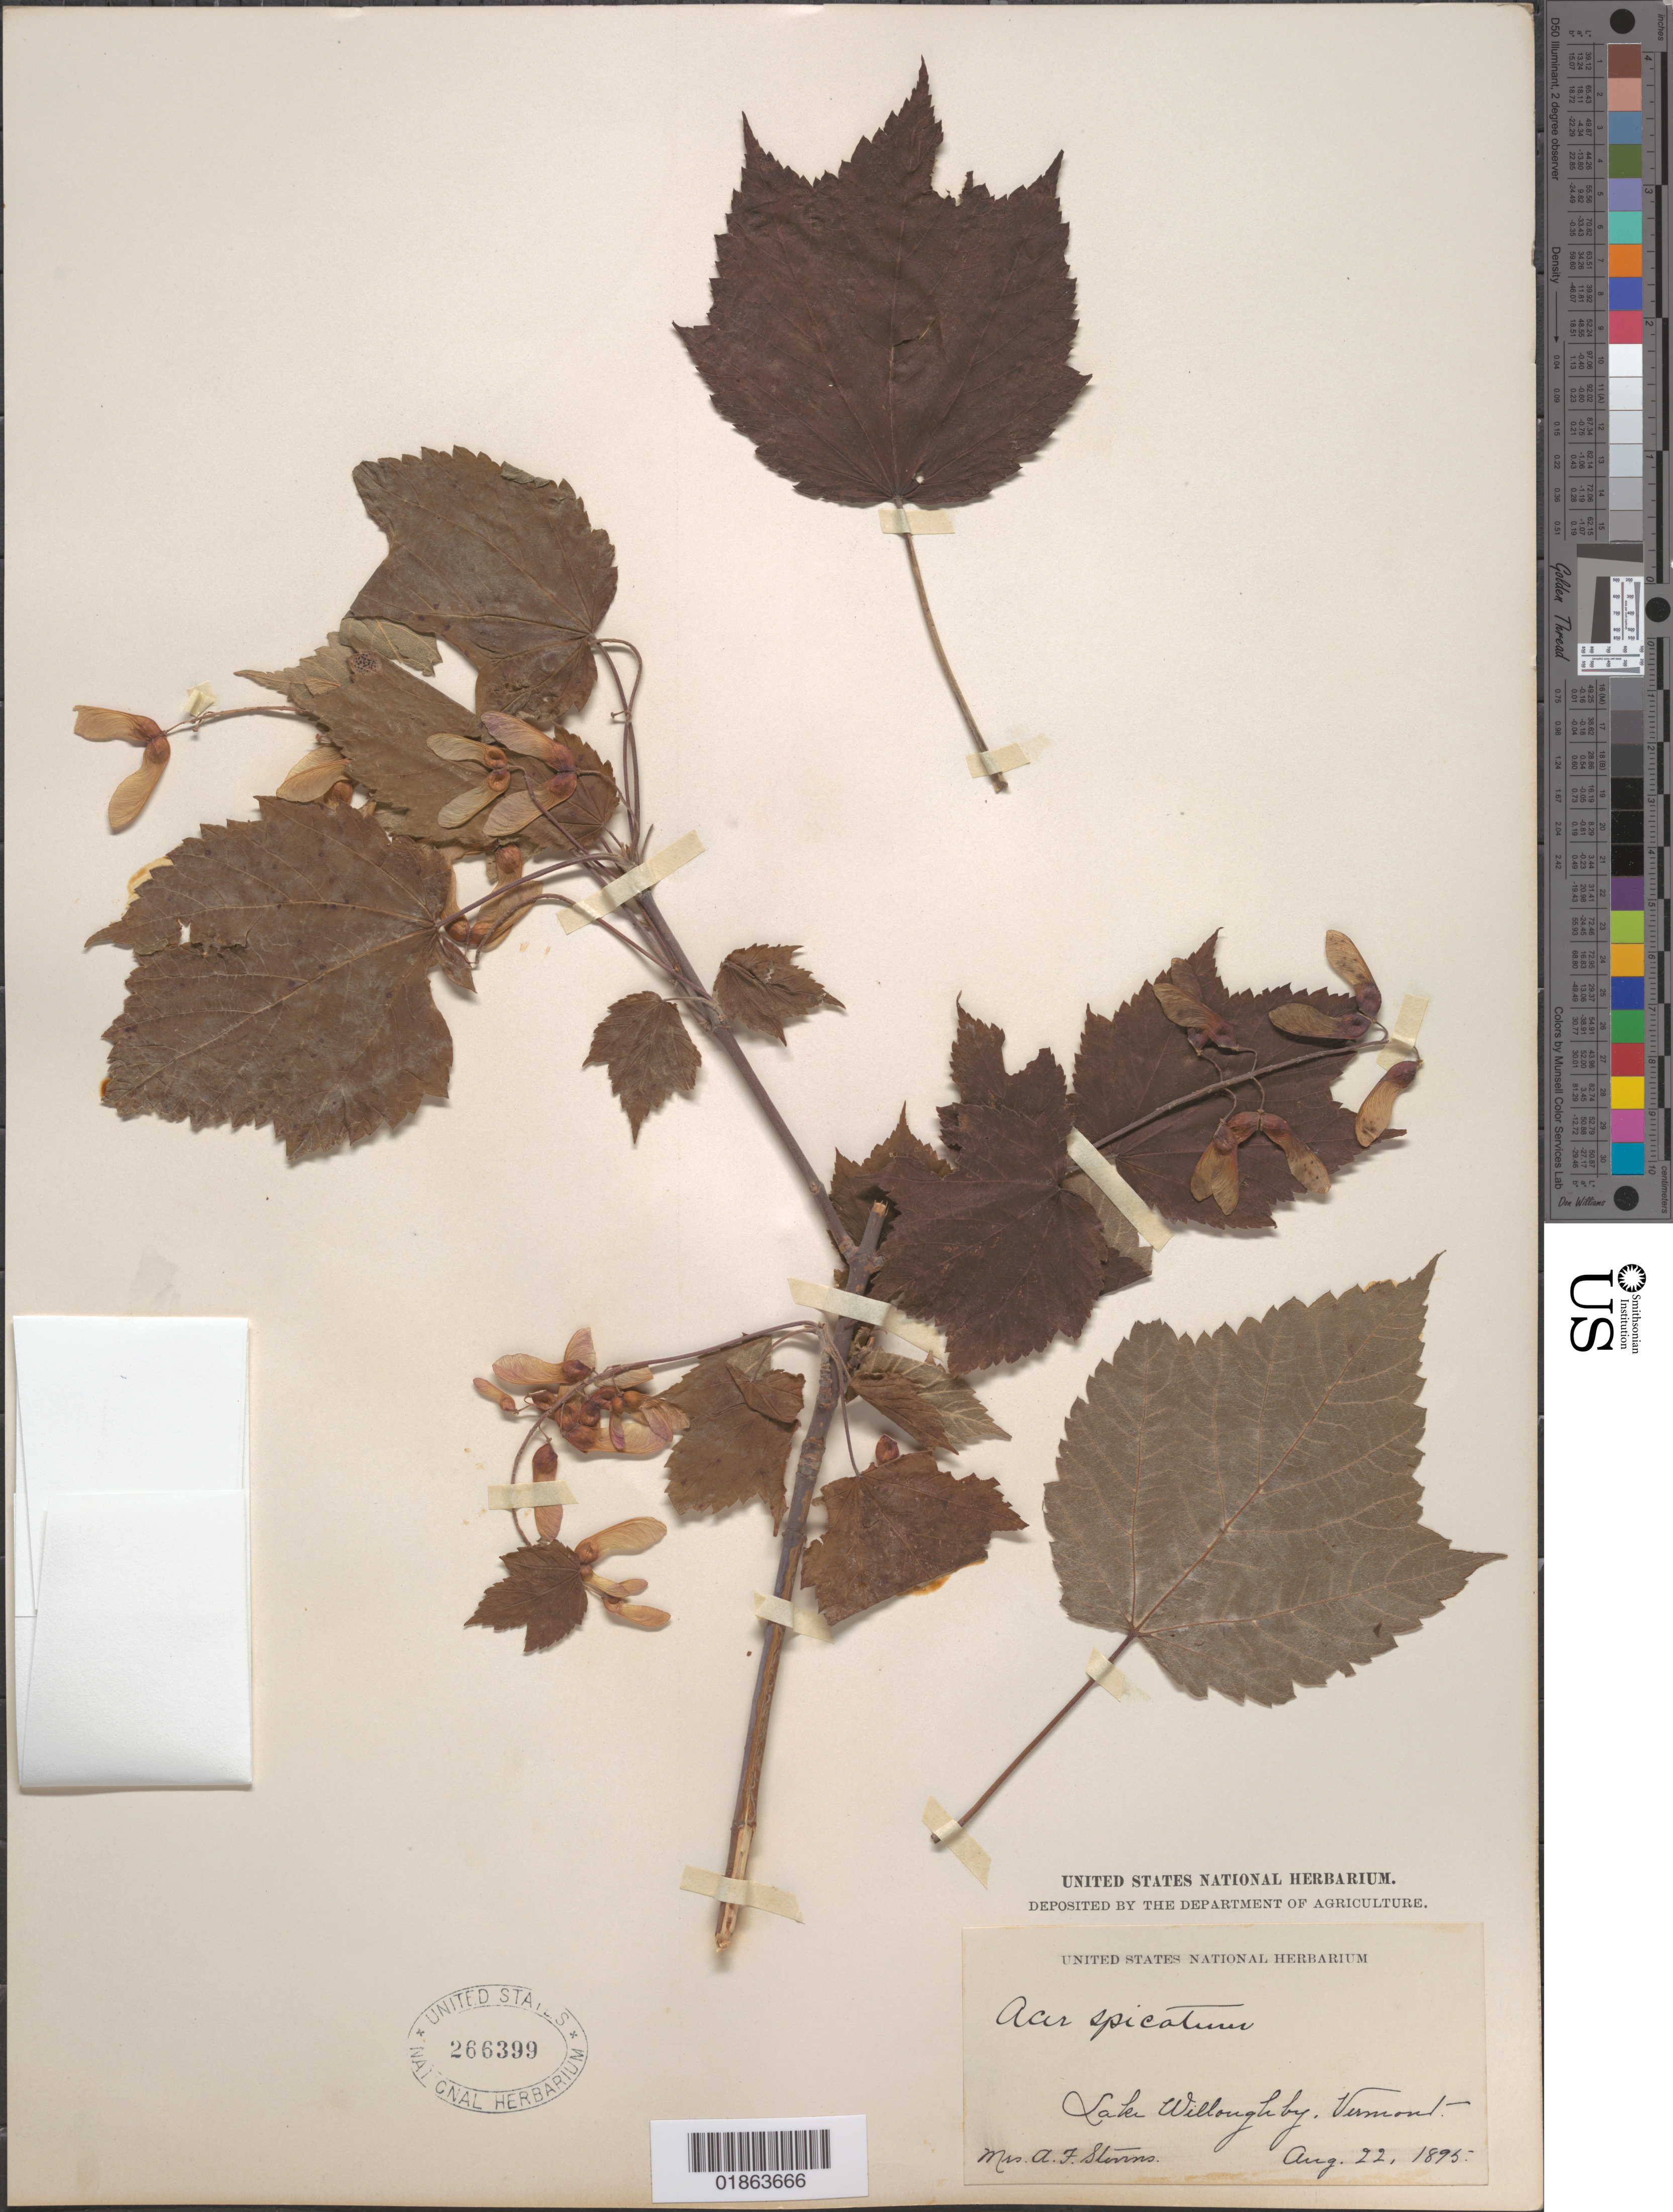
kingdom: Plantae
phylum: Tracheophyta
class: Magnoliopsida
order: Sapindales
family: Sapindaceae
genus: Acer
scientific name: Acer spicatum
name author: Lam.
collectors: A. F. Stevens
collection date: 1895-08-22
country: United States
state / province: Vermont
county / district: Orleans County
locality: Lake Willoughby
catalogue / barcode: US 266399